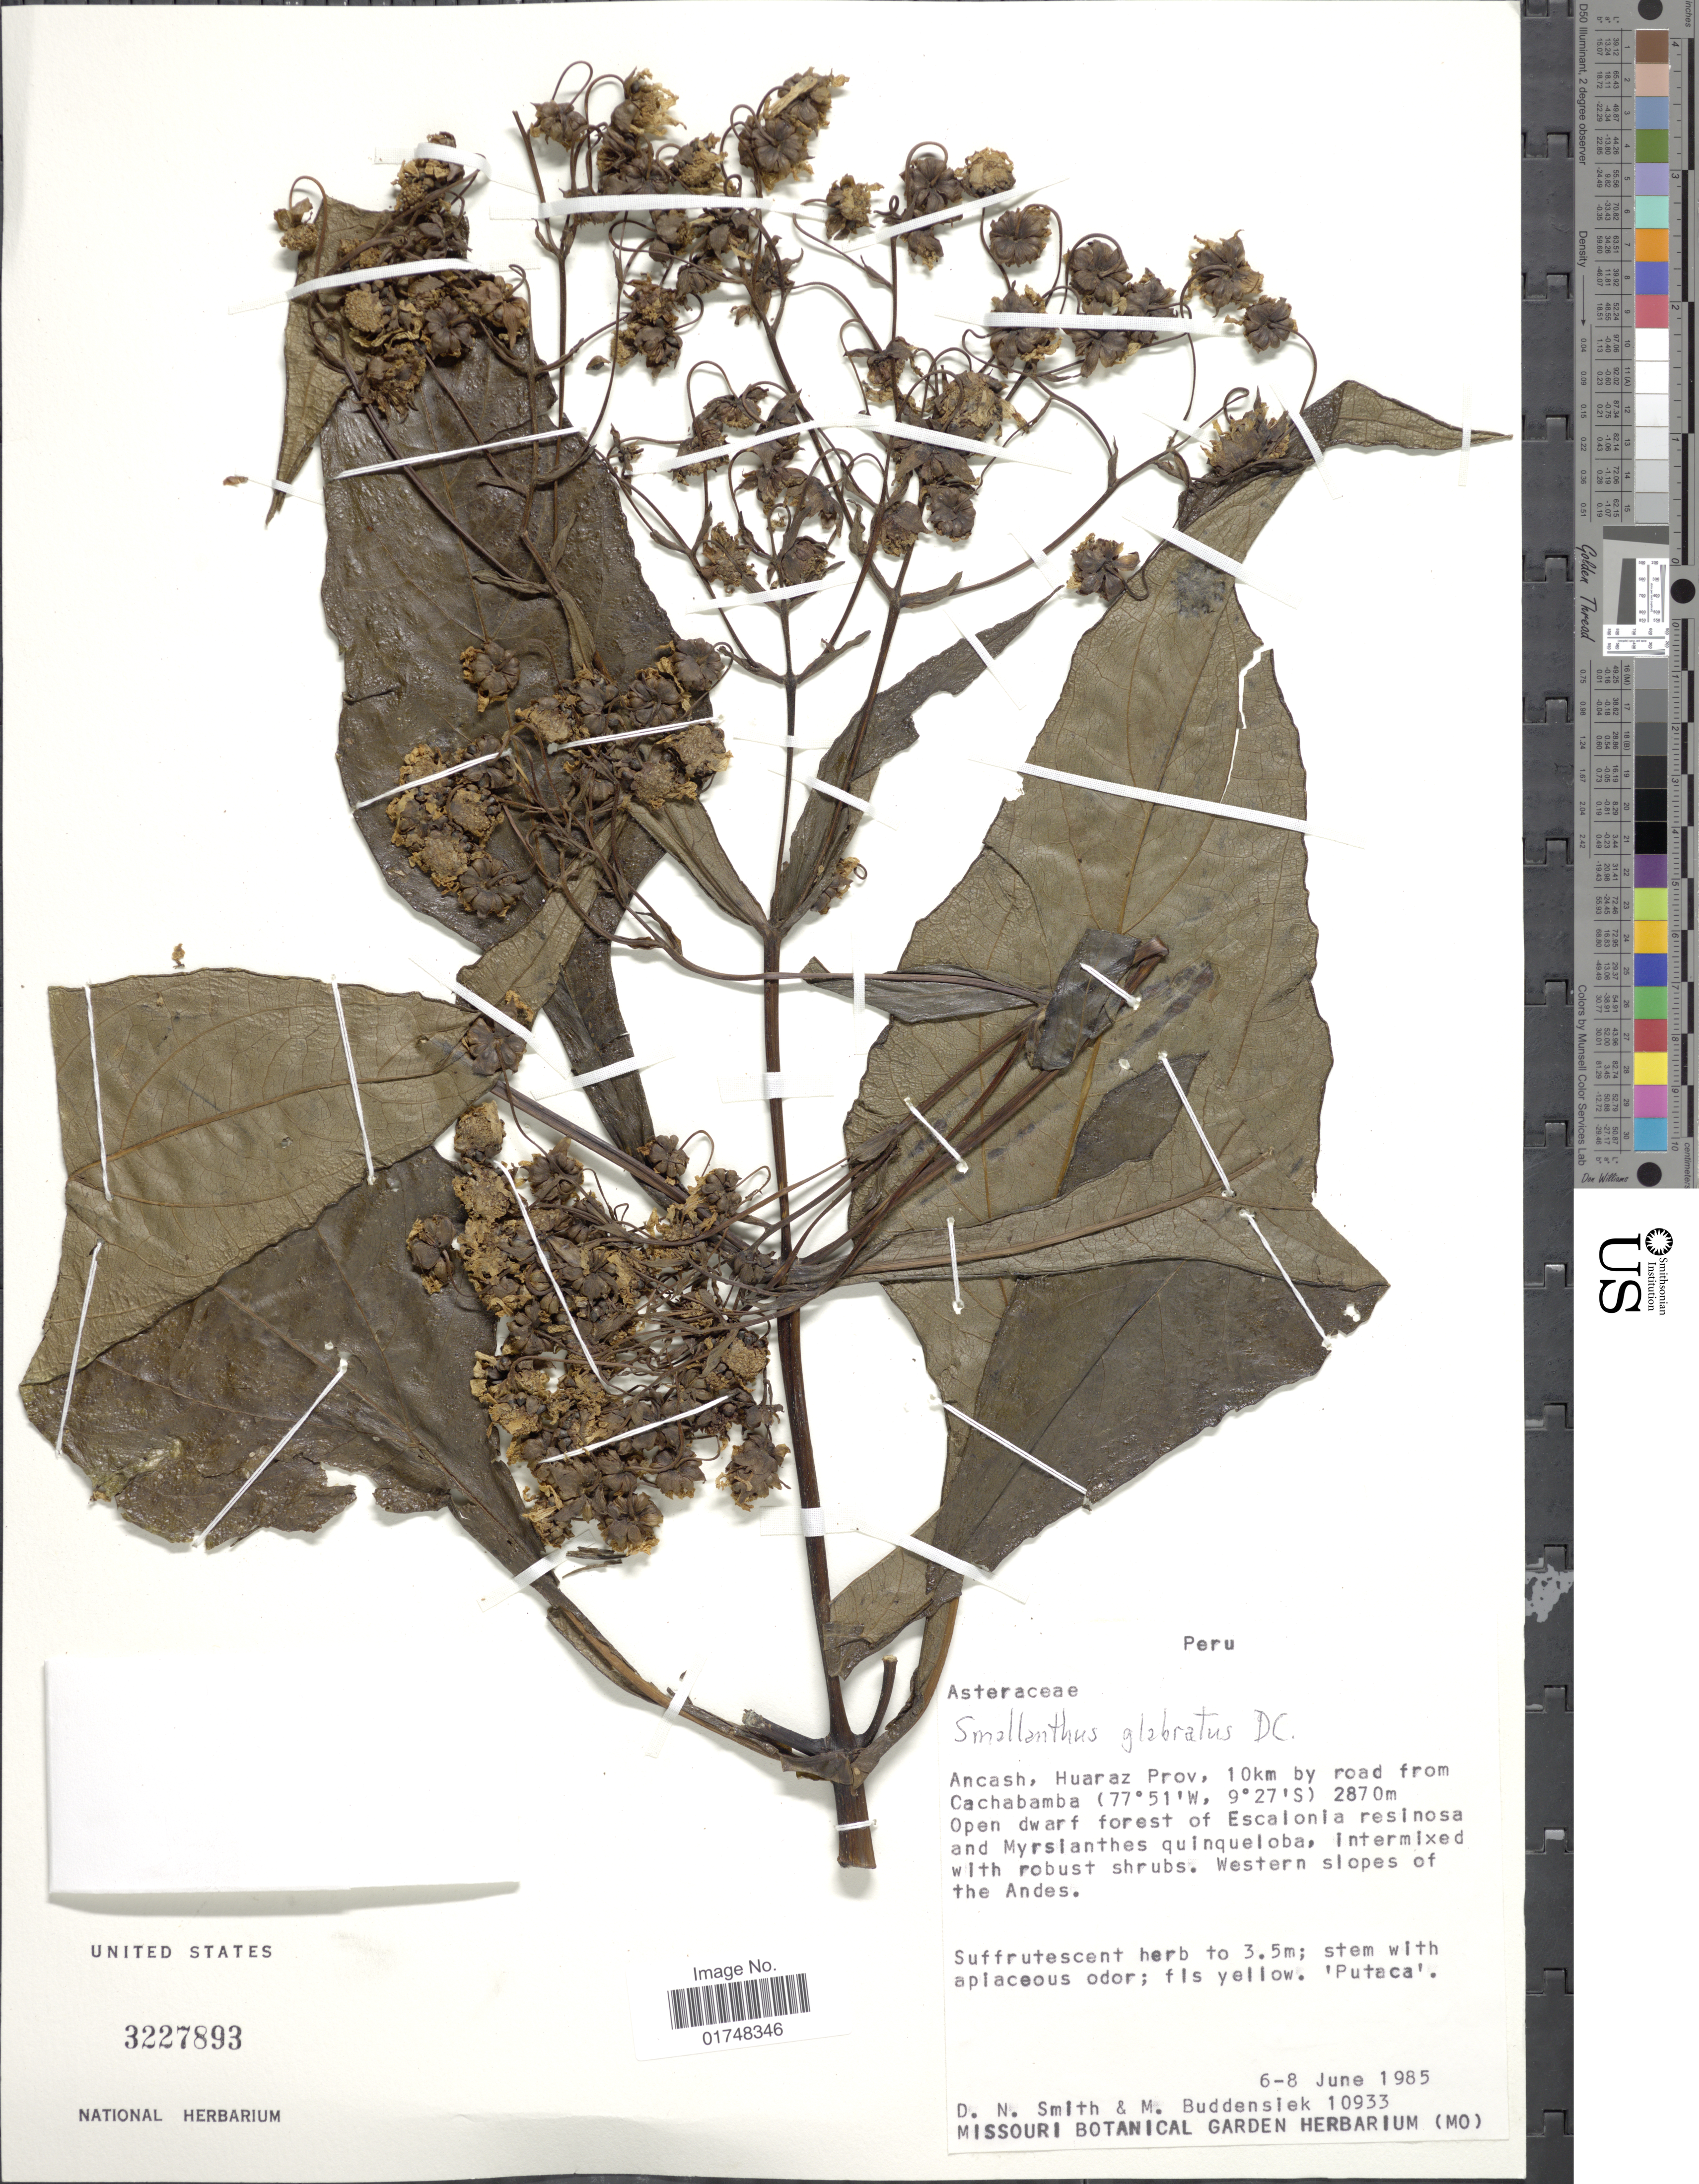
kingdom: Plantae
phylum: Tracheophyta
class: Magnoliopsida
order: Asterales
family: Asteraceae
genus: Smallanthus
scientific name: Smallanthus glabratus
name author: (DC.) H. Rob.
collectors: D. Smith & M. Buddensiek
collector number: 10933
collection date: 1985-06-06/1985-06-08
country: Peru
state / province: Ancash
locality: Huaraz Prov., 10 km by road from Cachabamba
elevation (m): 2870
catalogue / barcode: US 3227893